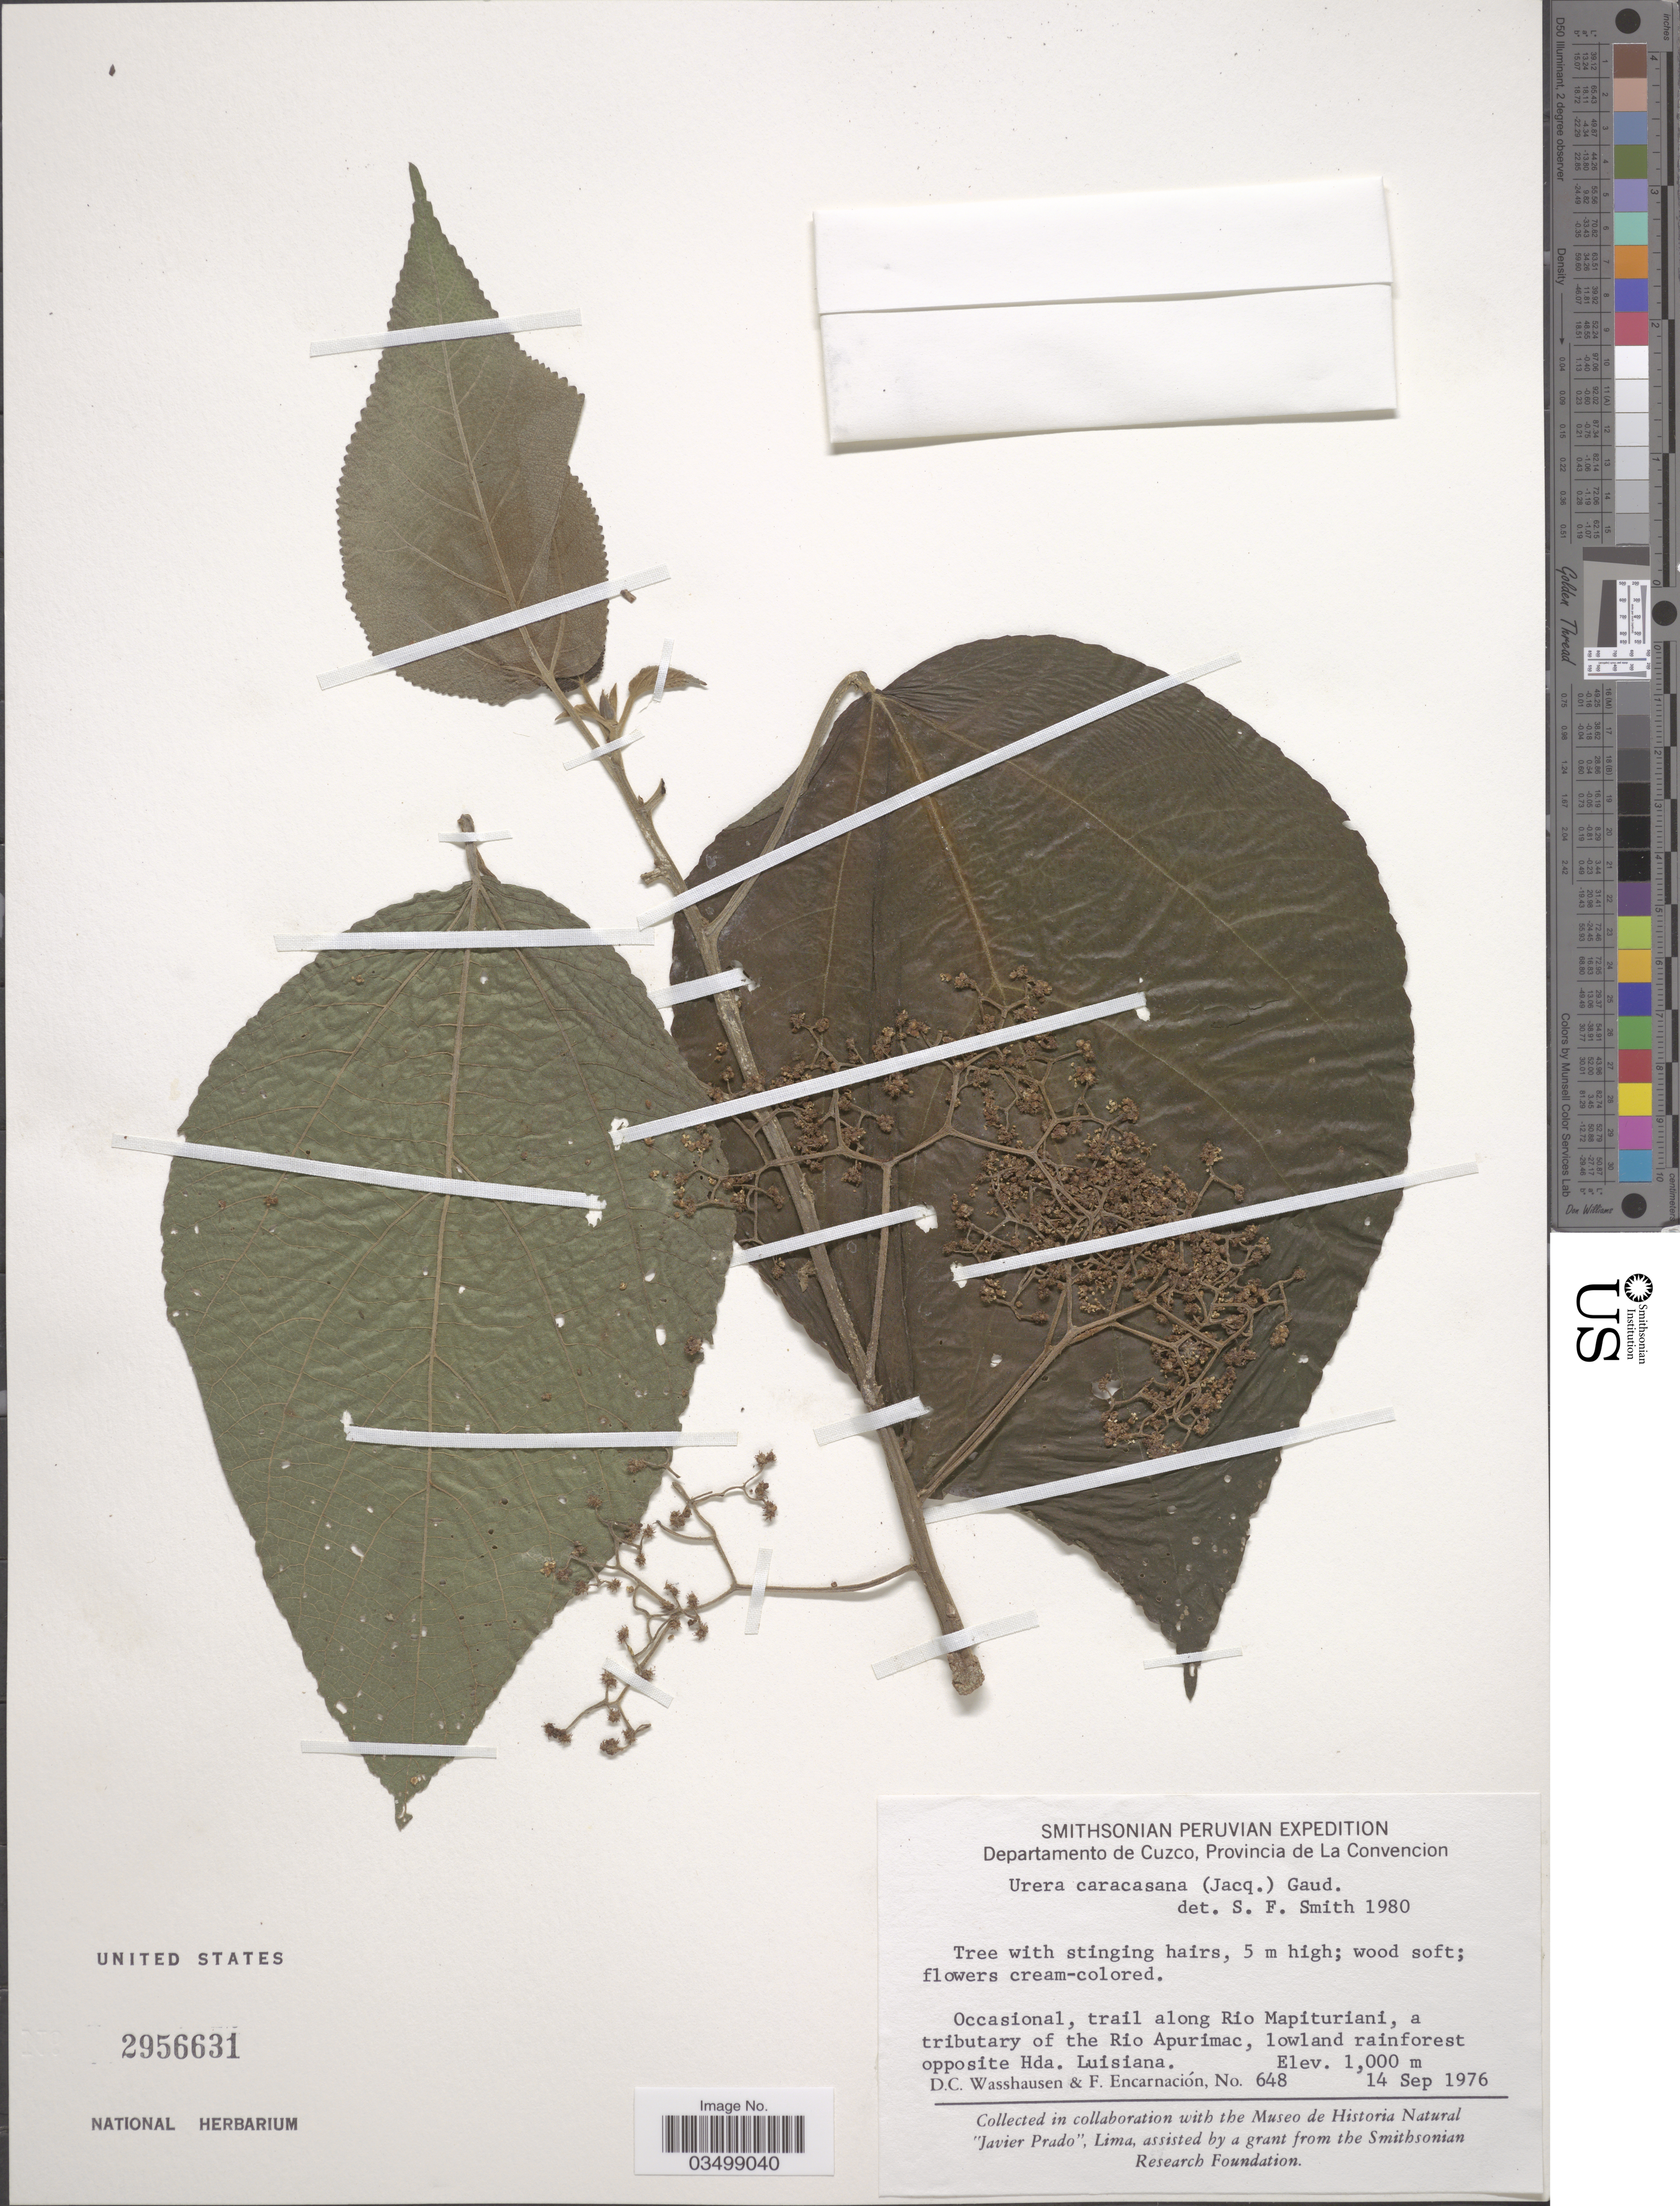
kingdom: Plantae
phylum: Tracheophyta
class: Magnoliopsida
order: Rosales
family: Urticaceae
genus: Urera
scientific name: Urera caracasana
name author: (Jacq.) Gaudich. ex Griseb.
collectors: D. C. Wasshausen & F. Encarnación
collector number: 648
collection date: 1976-09-14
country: Peru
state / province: Cusco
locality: Departamento de Cuzco, Provincia de La Convencion. Trail along Rio Mapituriani, a tributary of the Rio Apurimac, lowland rainforest opposite Hda. Luisiana.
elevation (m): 1000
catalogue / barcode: US 2956631